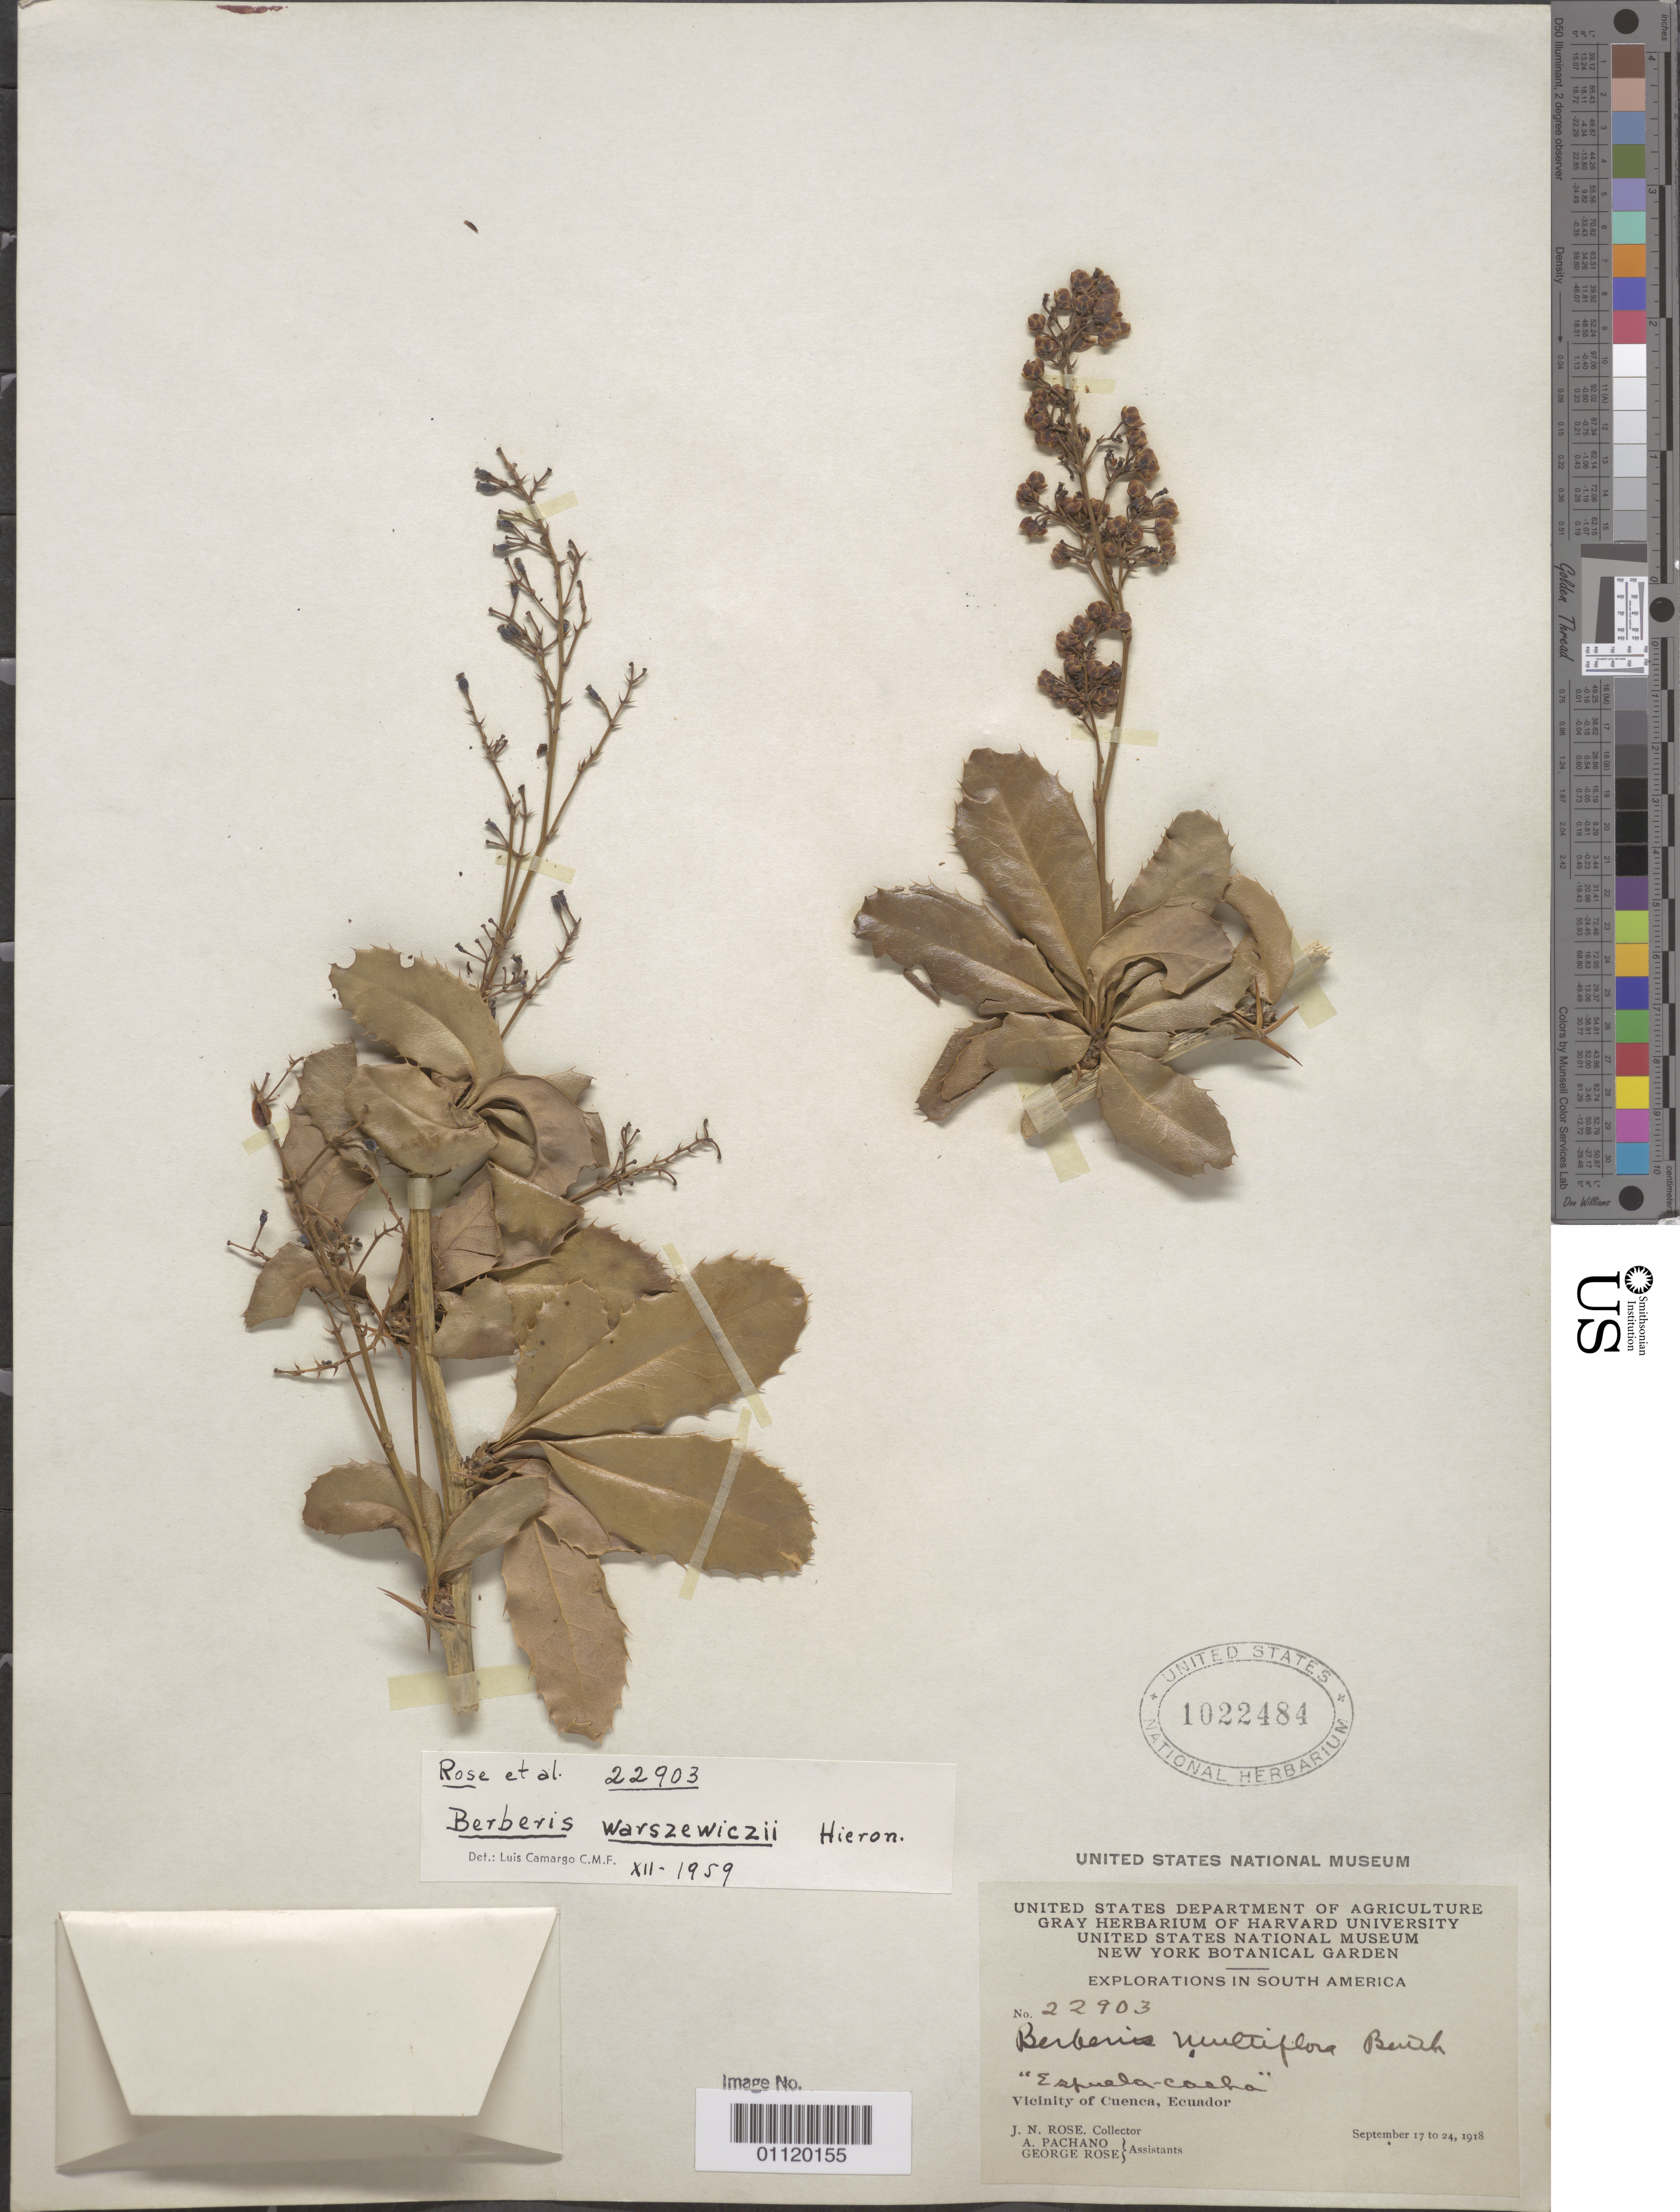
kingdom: Plantae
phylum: Tracheophyta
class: Magnoliopsida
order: Ranunculales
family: Berberidaceae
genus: Berberis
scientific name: Berberis multiflora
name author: Benth.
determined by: Ulloa, C.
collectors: J. N. Rose, A. Pachano & G. Rose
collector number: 22903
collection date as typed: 17 Sep 1918 to 24 Sep 1918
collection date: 1918-09-17/1918-09-24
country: Ecuador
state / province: Azuay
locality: Vicinity of Cuenca.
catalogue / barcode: US 1022484